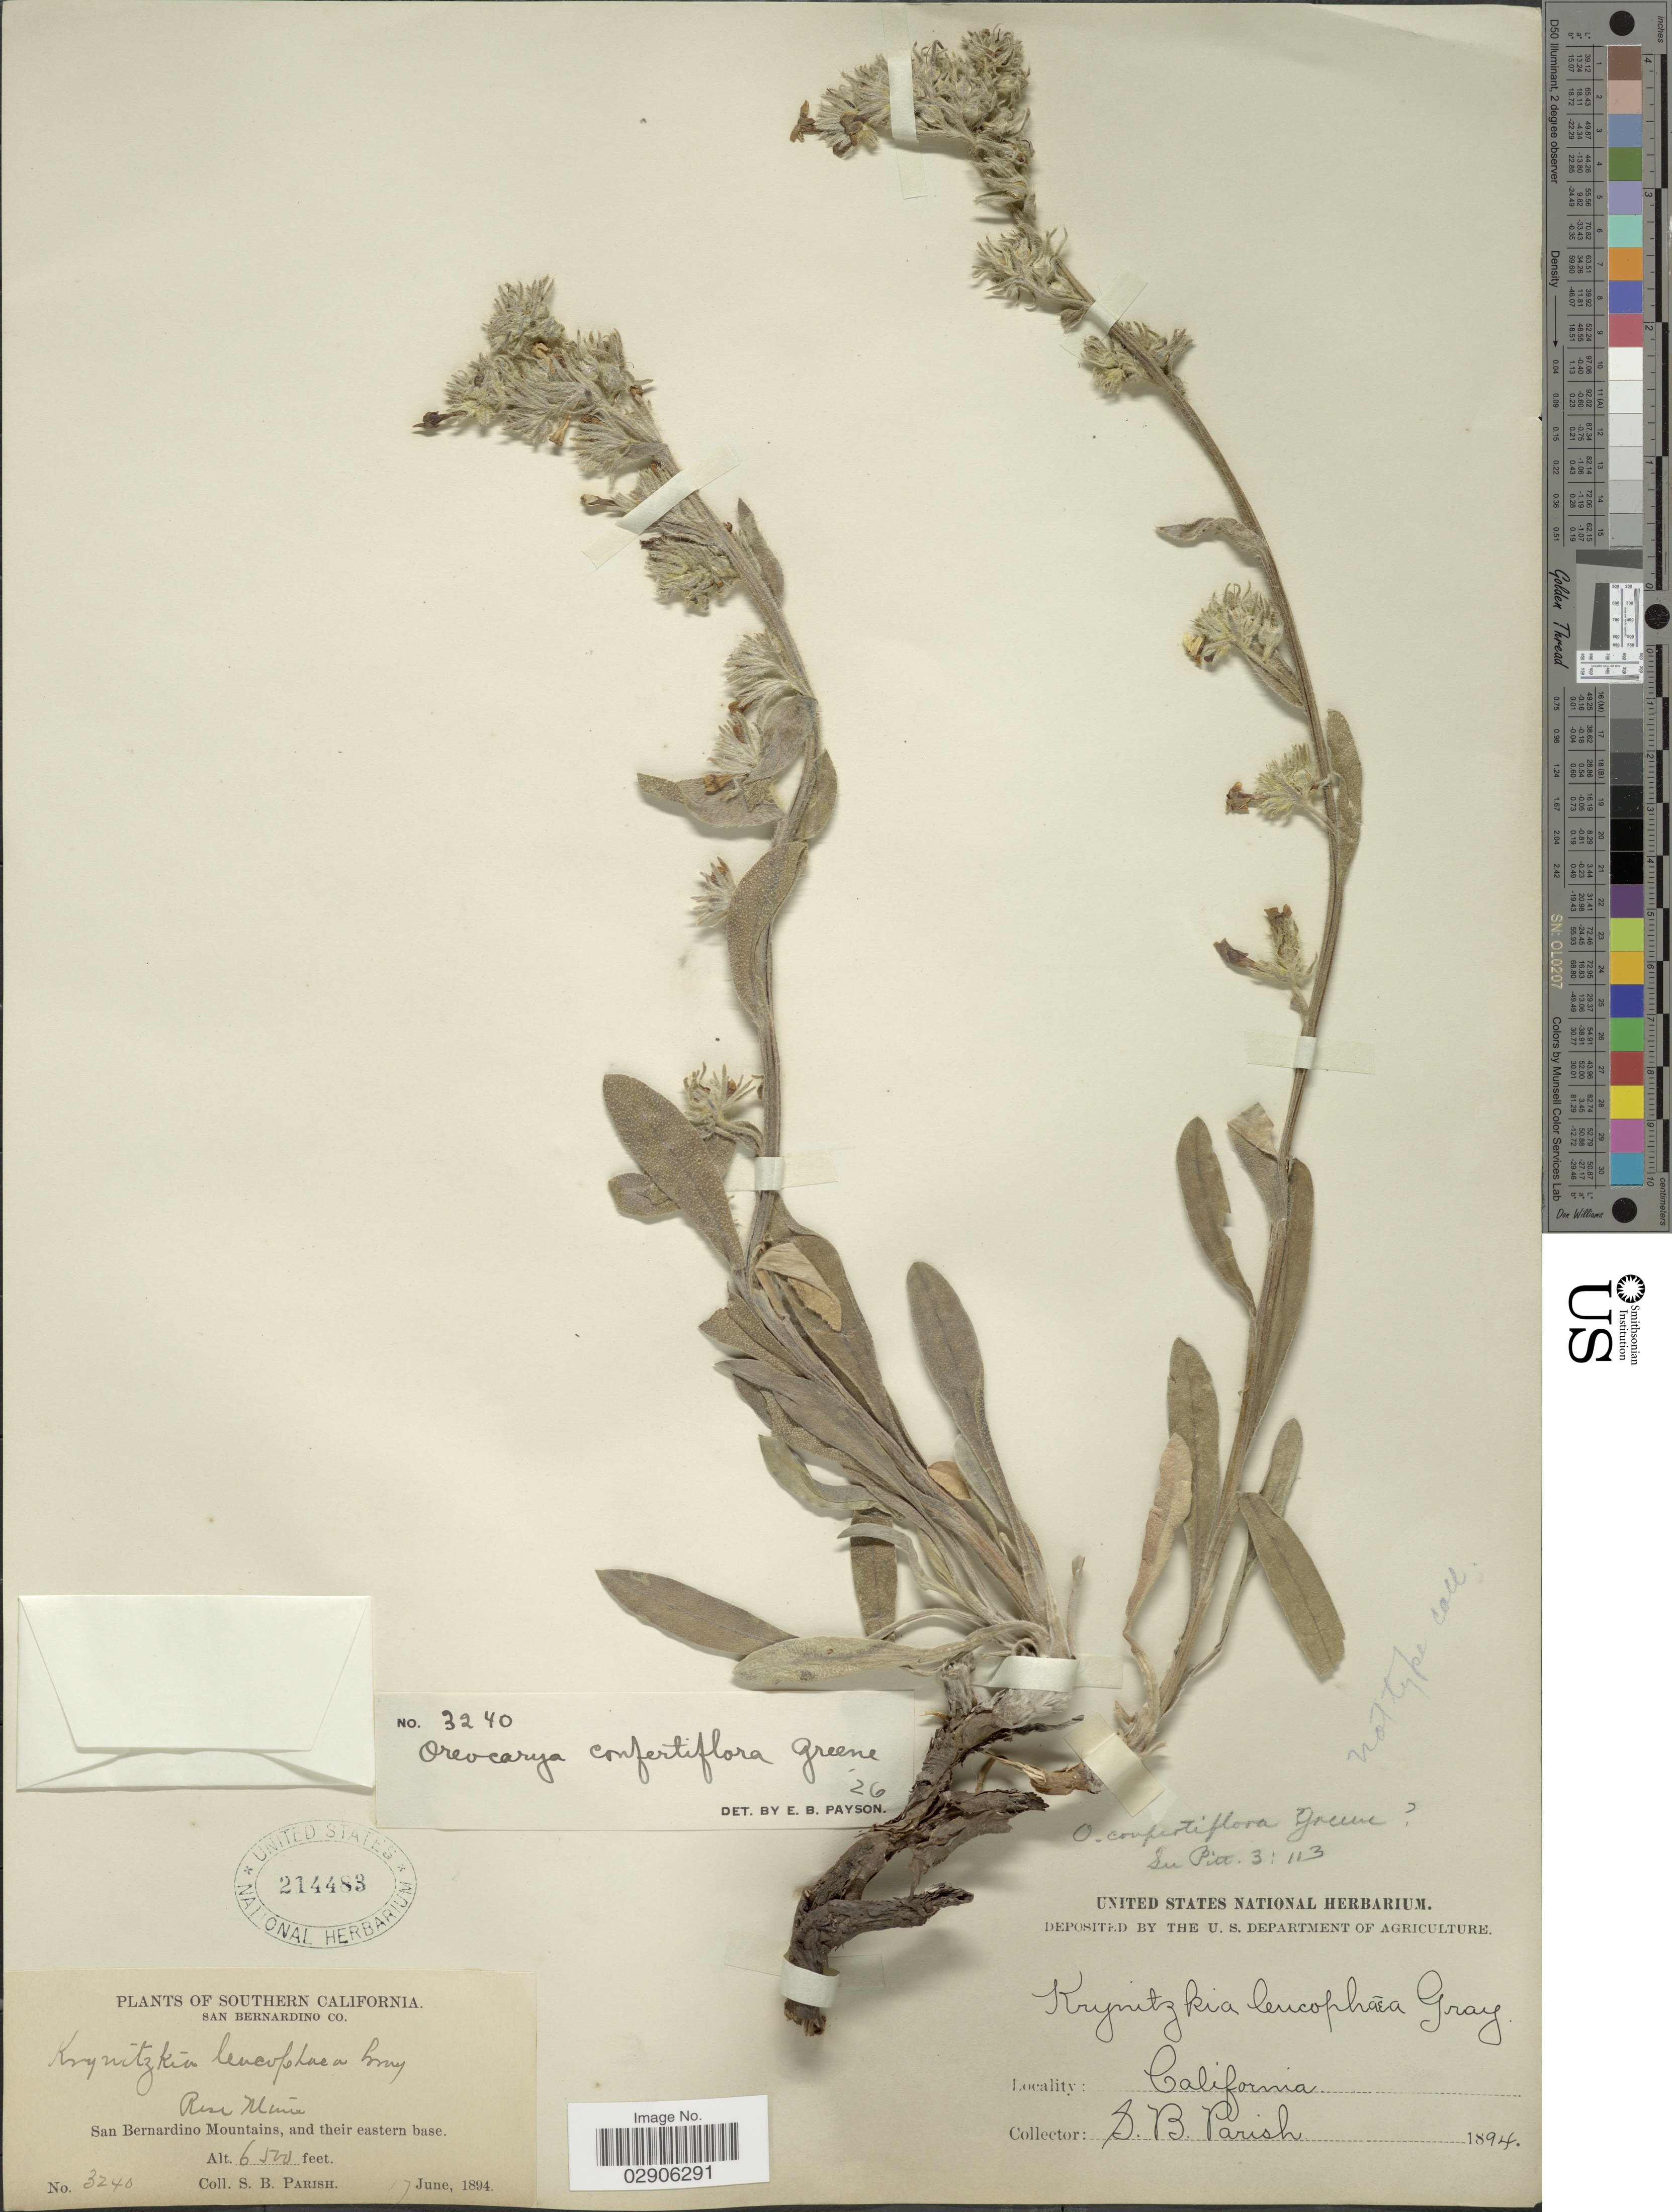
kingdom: Plantae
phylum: Tracheophyta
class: Magnoliopsida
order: Boraginales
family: Boraginaceae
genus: Oreocarya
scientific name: Oreocarya confertiflora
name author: Greene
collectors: S. B. Parish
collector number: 3240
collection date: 1894-06-17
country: United States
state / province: California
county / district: San Bernardino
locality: Southern California, San Bernardino Co., San Bernardino Mountains, and their eastern base.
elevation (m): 1981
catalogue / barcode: US 214483